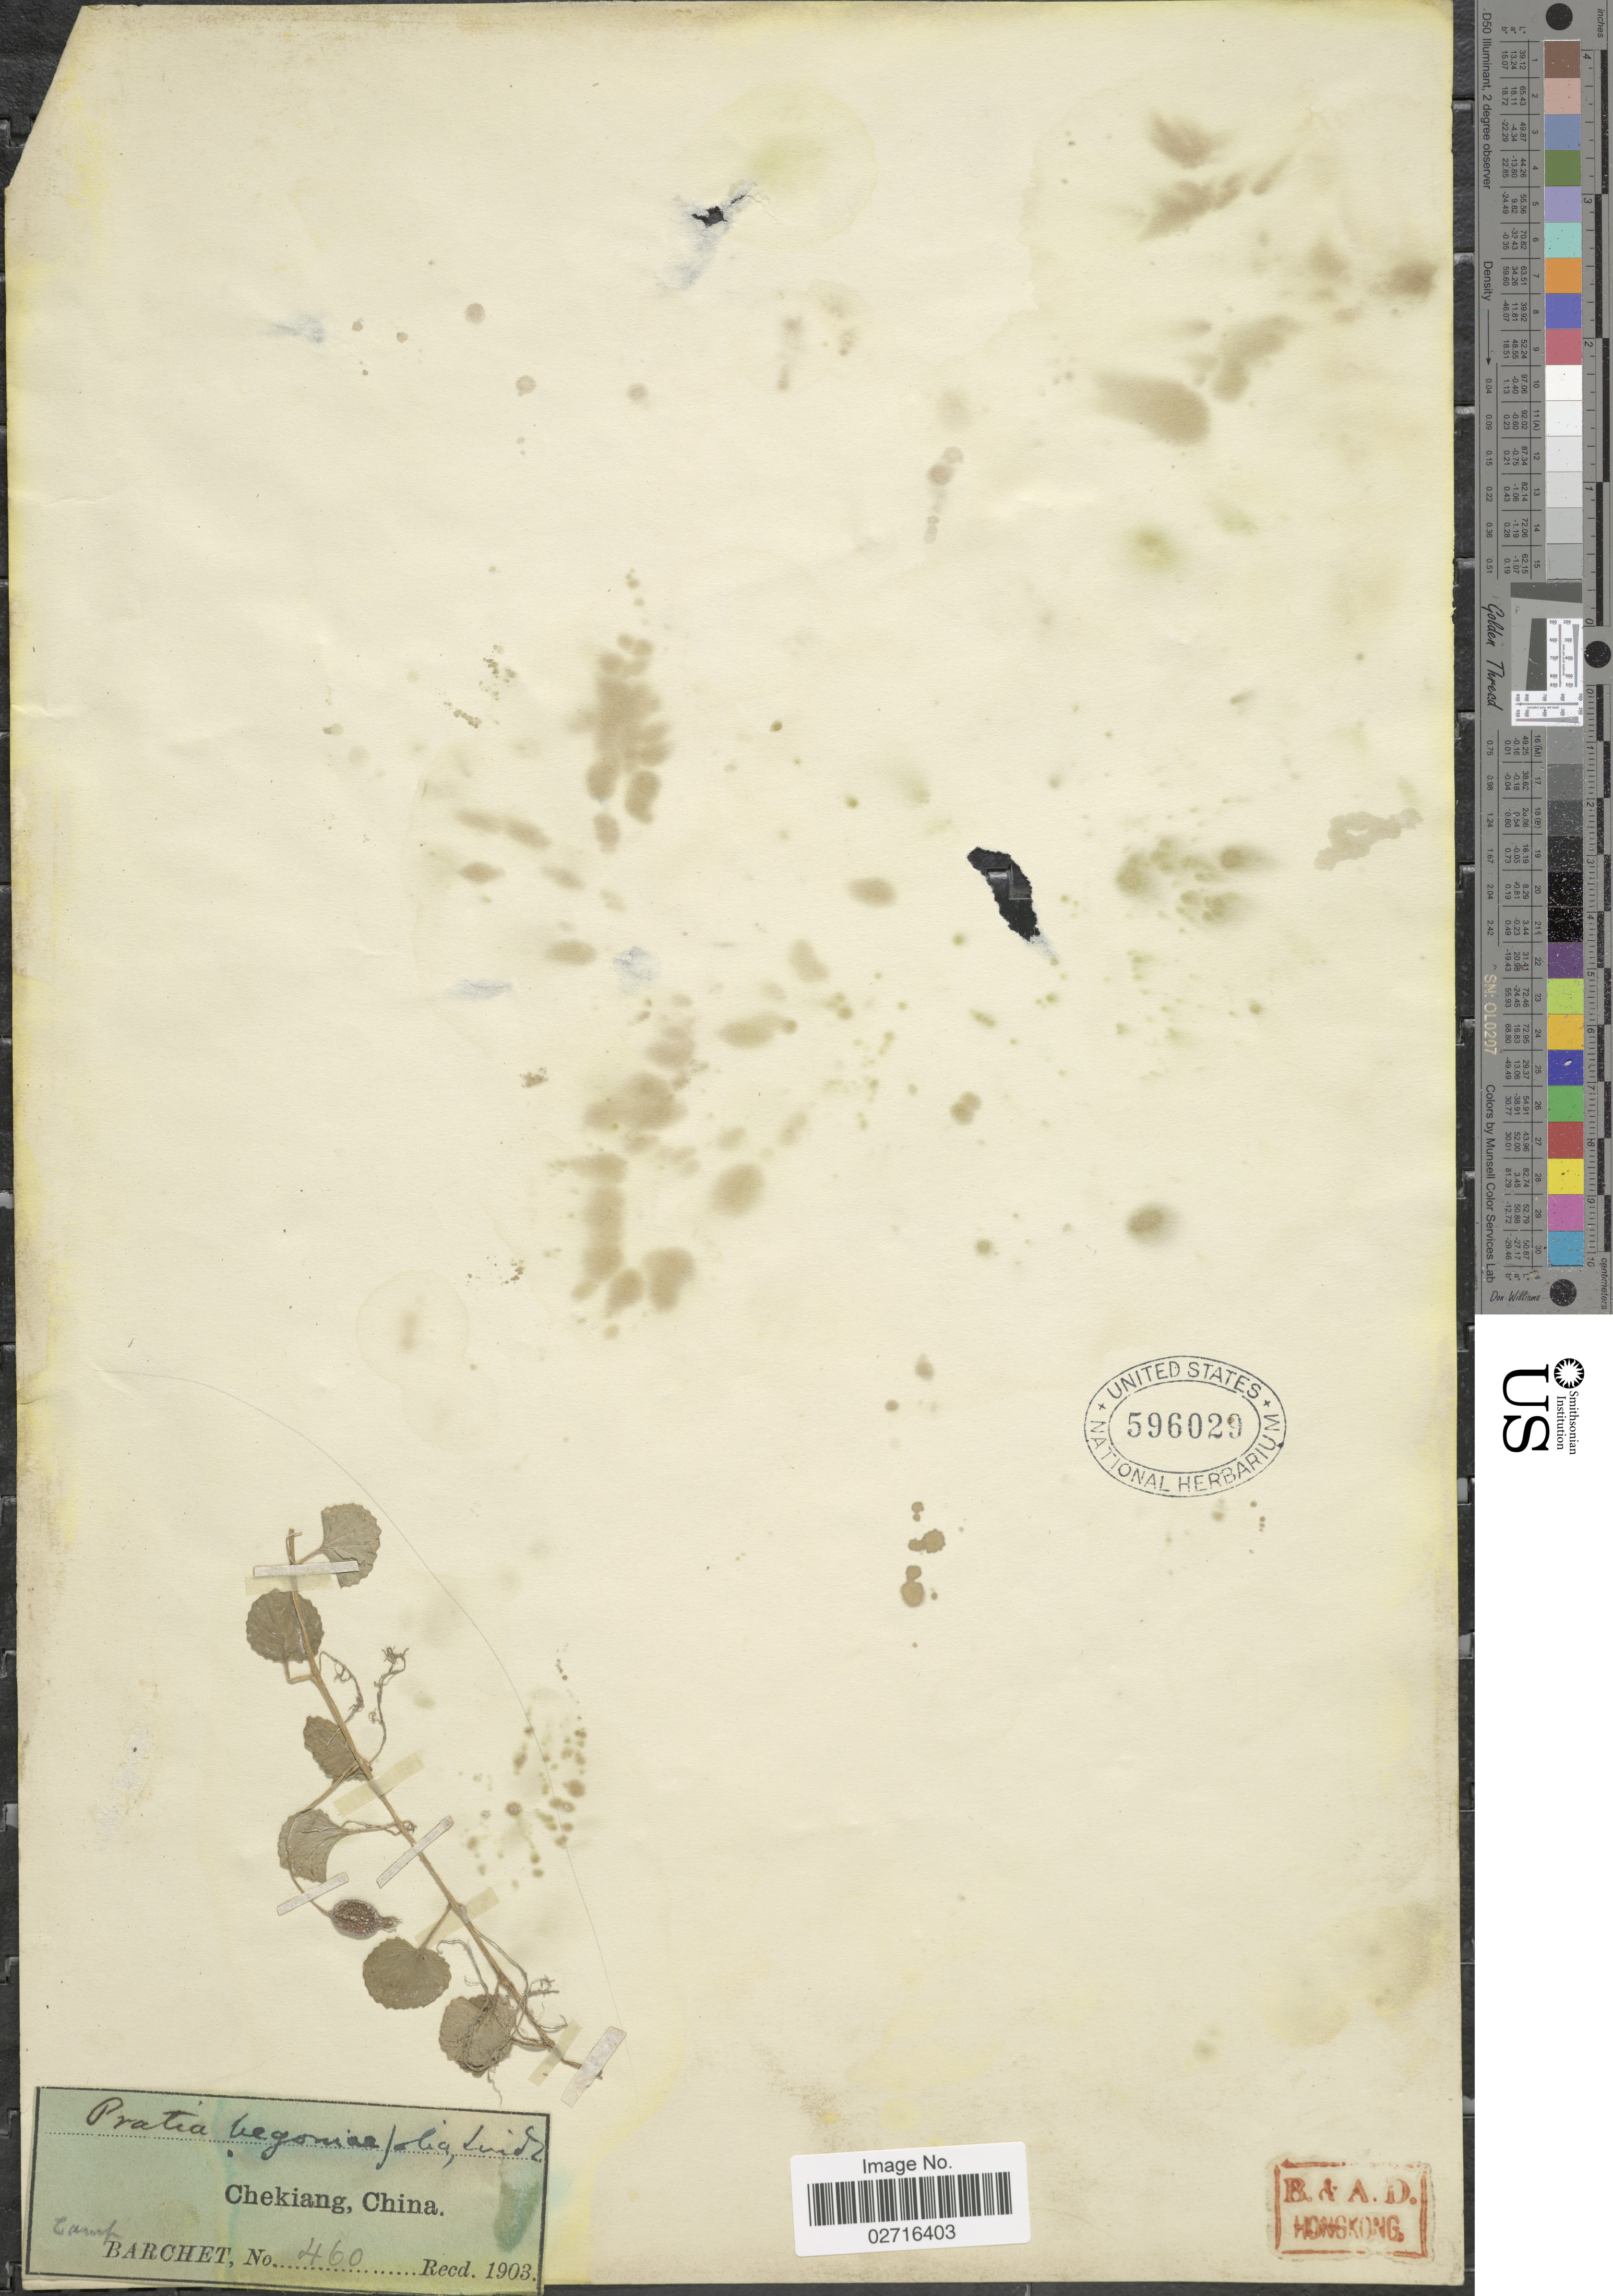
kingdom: Plantae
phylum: Tracheophyta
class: Magnoliopsida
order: Asterales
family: Campanulaceae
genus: Pratia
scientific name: Pratia nummularia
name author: (Lam.) A. Braun & Asch.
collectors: Barchet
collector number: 460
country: China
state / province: Zhejiang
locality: Chekiang, Camp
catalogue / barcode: US 596029